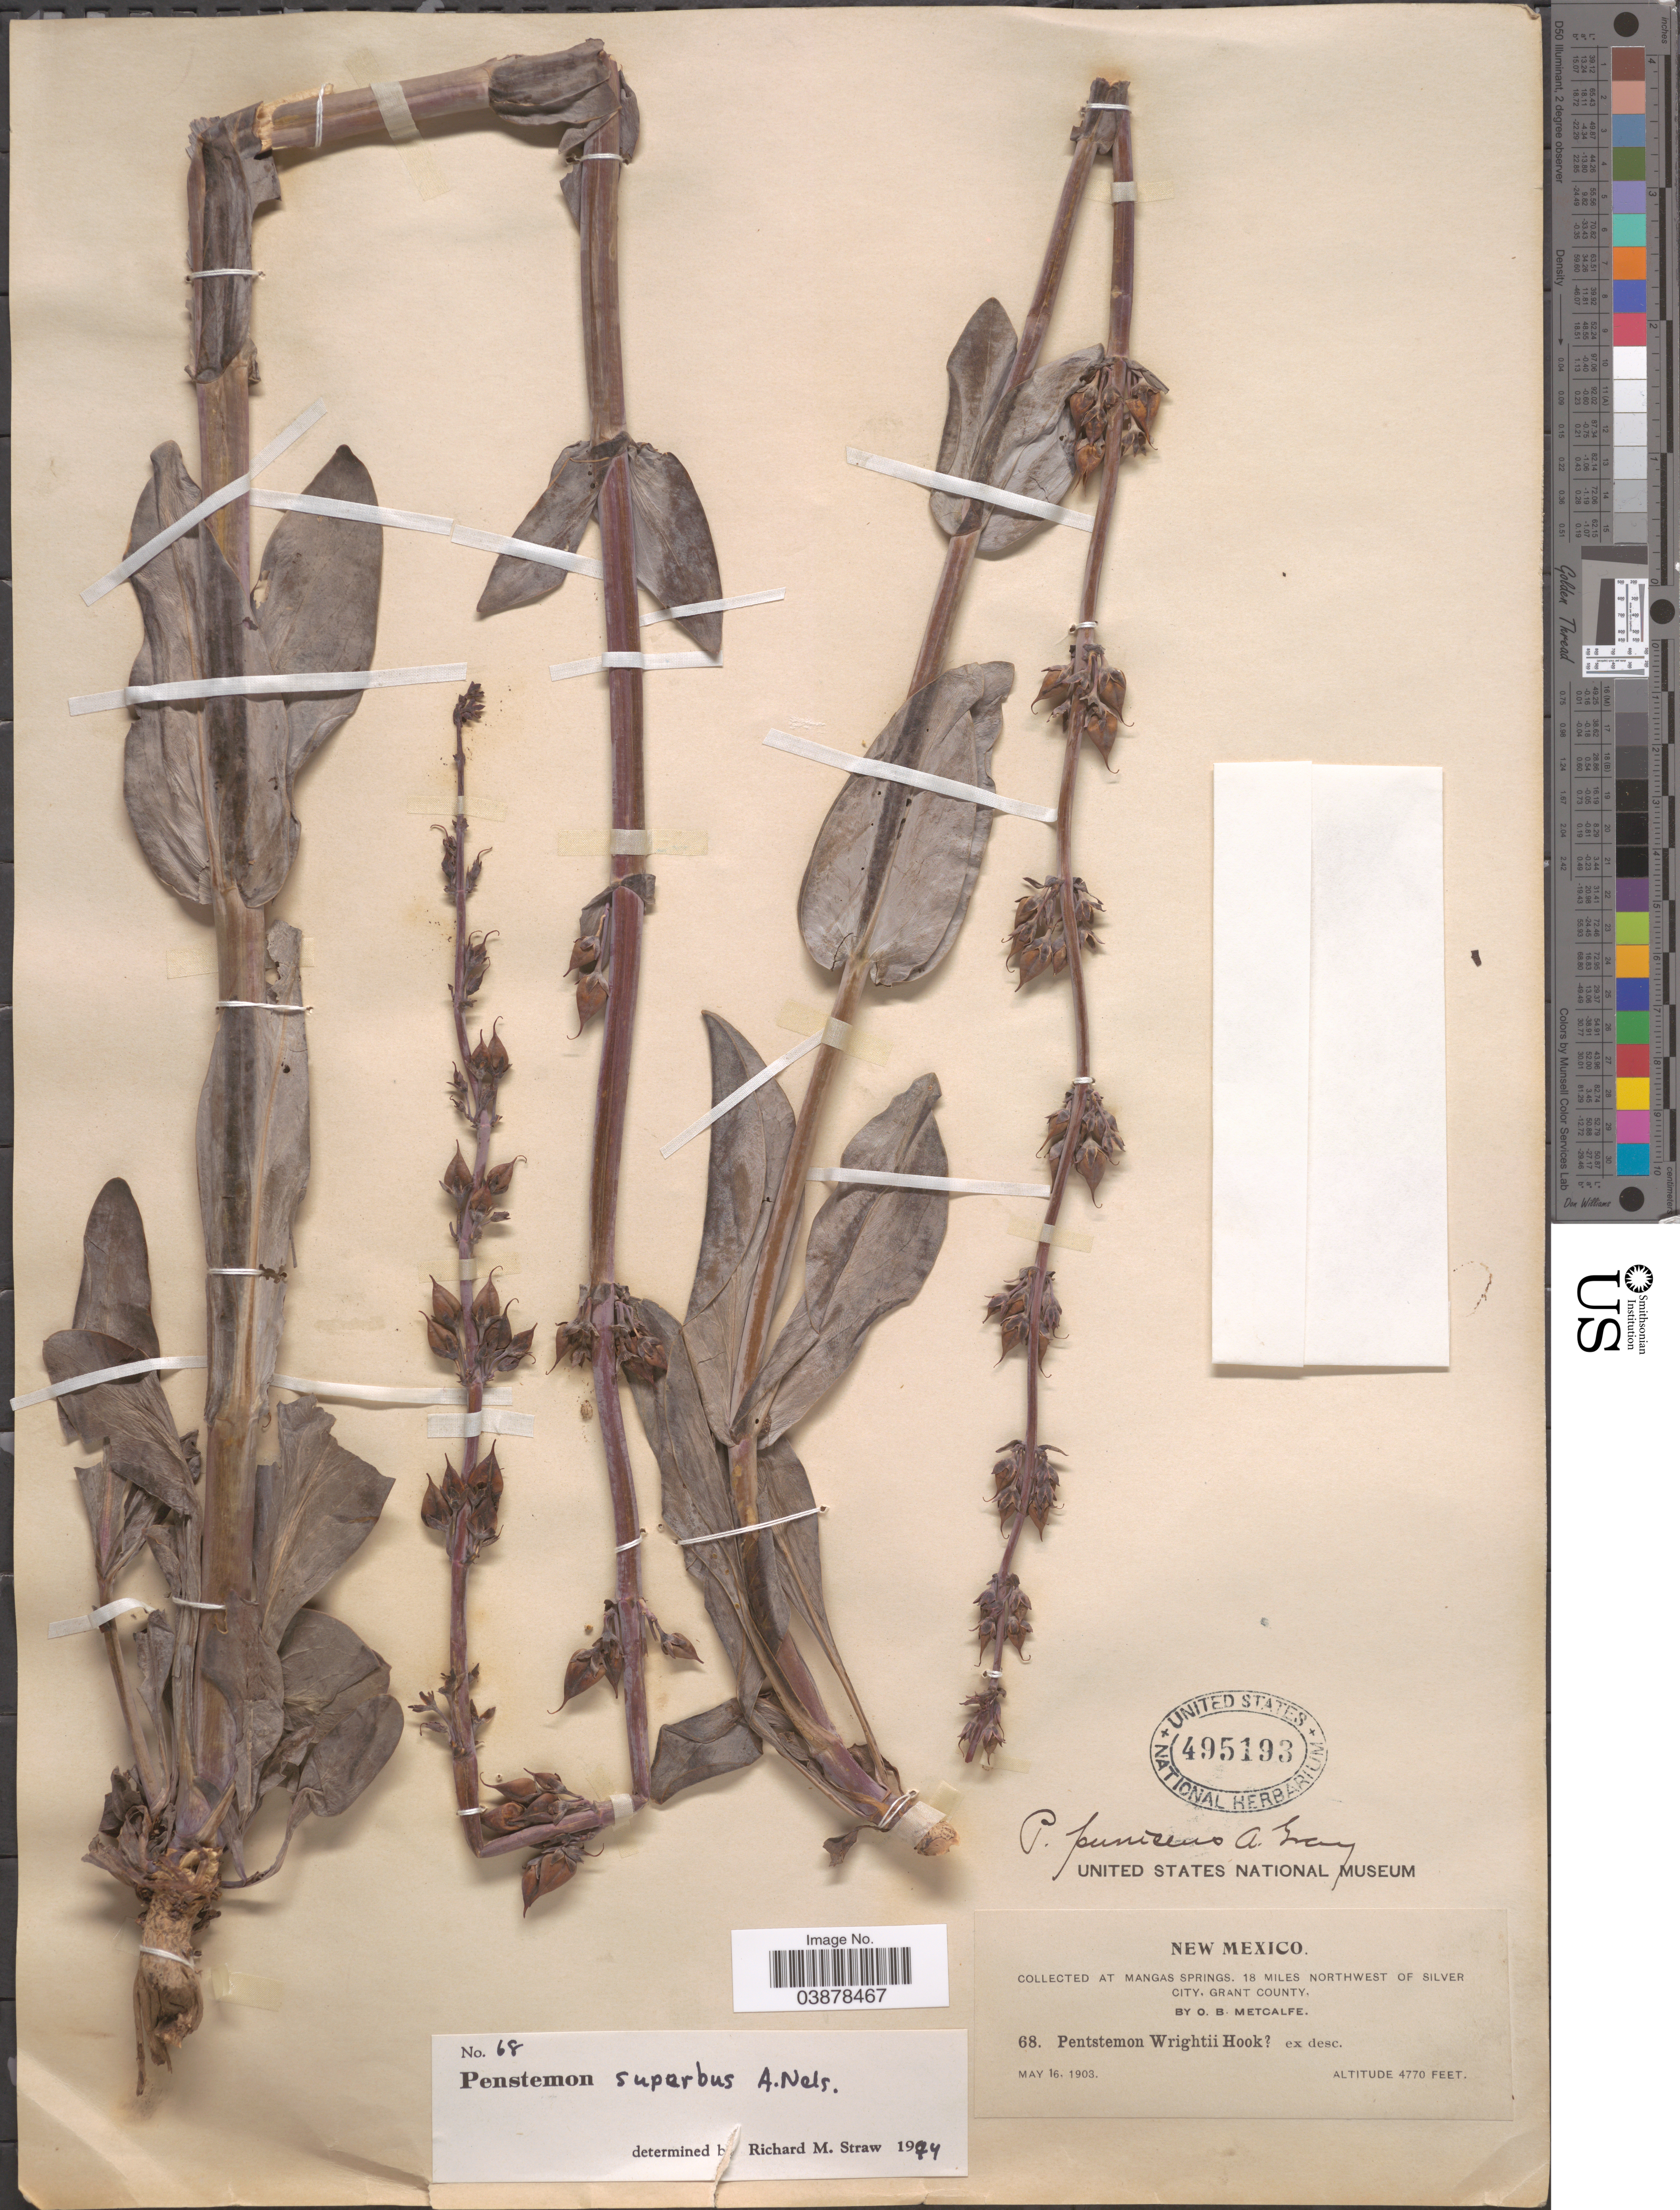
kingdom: Plantae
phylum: Tracheophyta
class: Magnoliopsida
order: Lamiales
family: Plantaginaceae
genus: Penstemon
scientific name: Penstemon superbus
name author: A. Nelson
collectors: O. B. Metcalfe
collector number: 68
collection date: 1903-05-16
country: United States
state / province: New Mexico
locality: At Mangas Springs, 18 miles northwest of Silver City, Grant County.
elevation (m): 1454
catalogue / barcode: US 495193